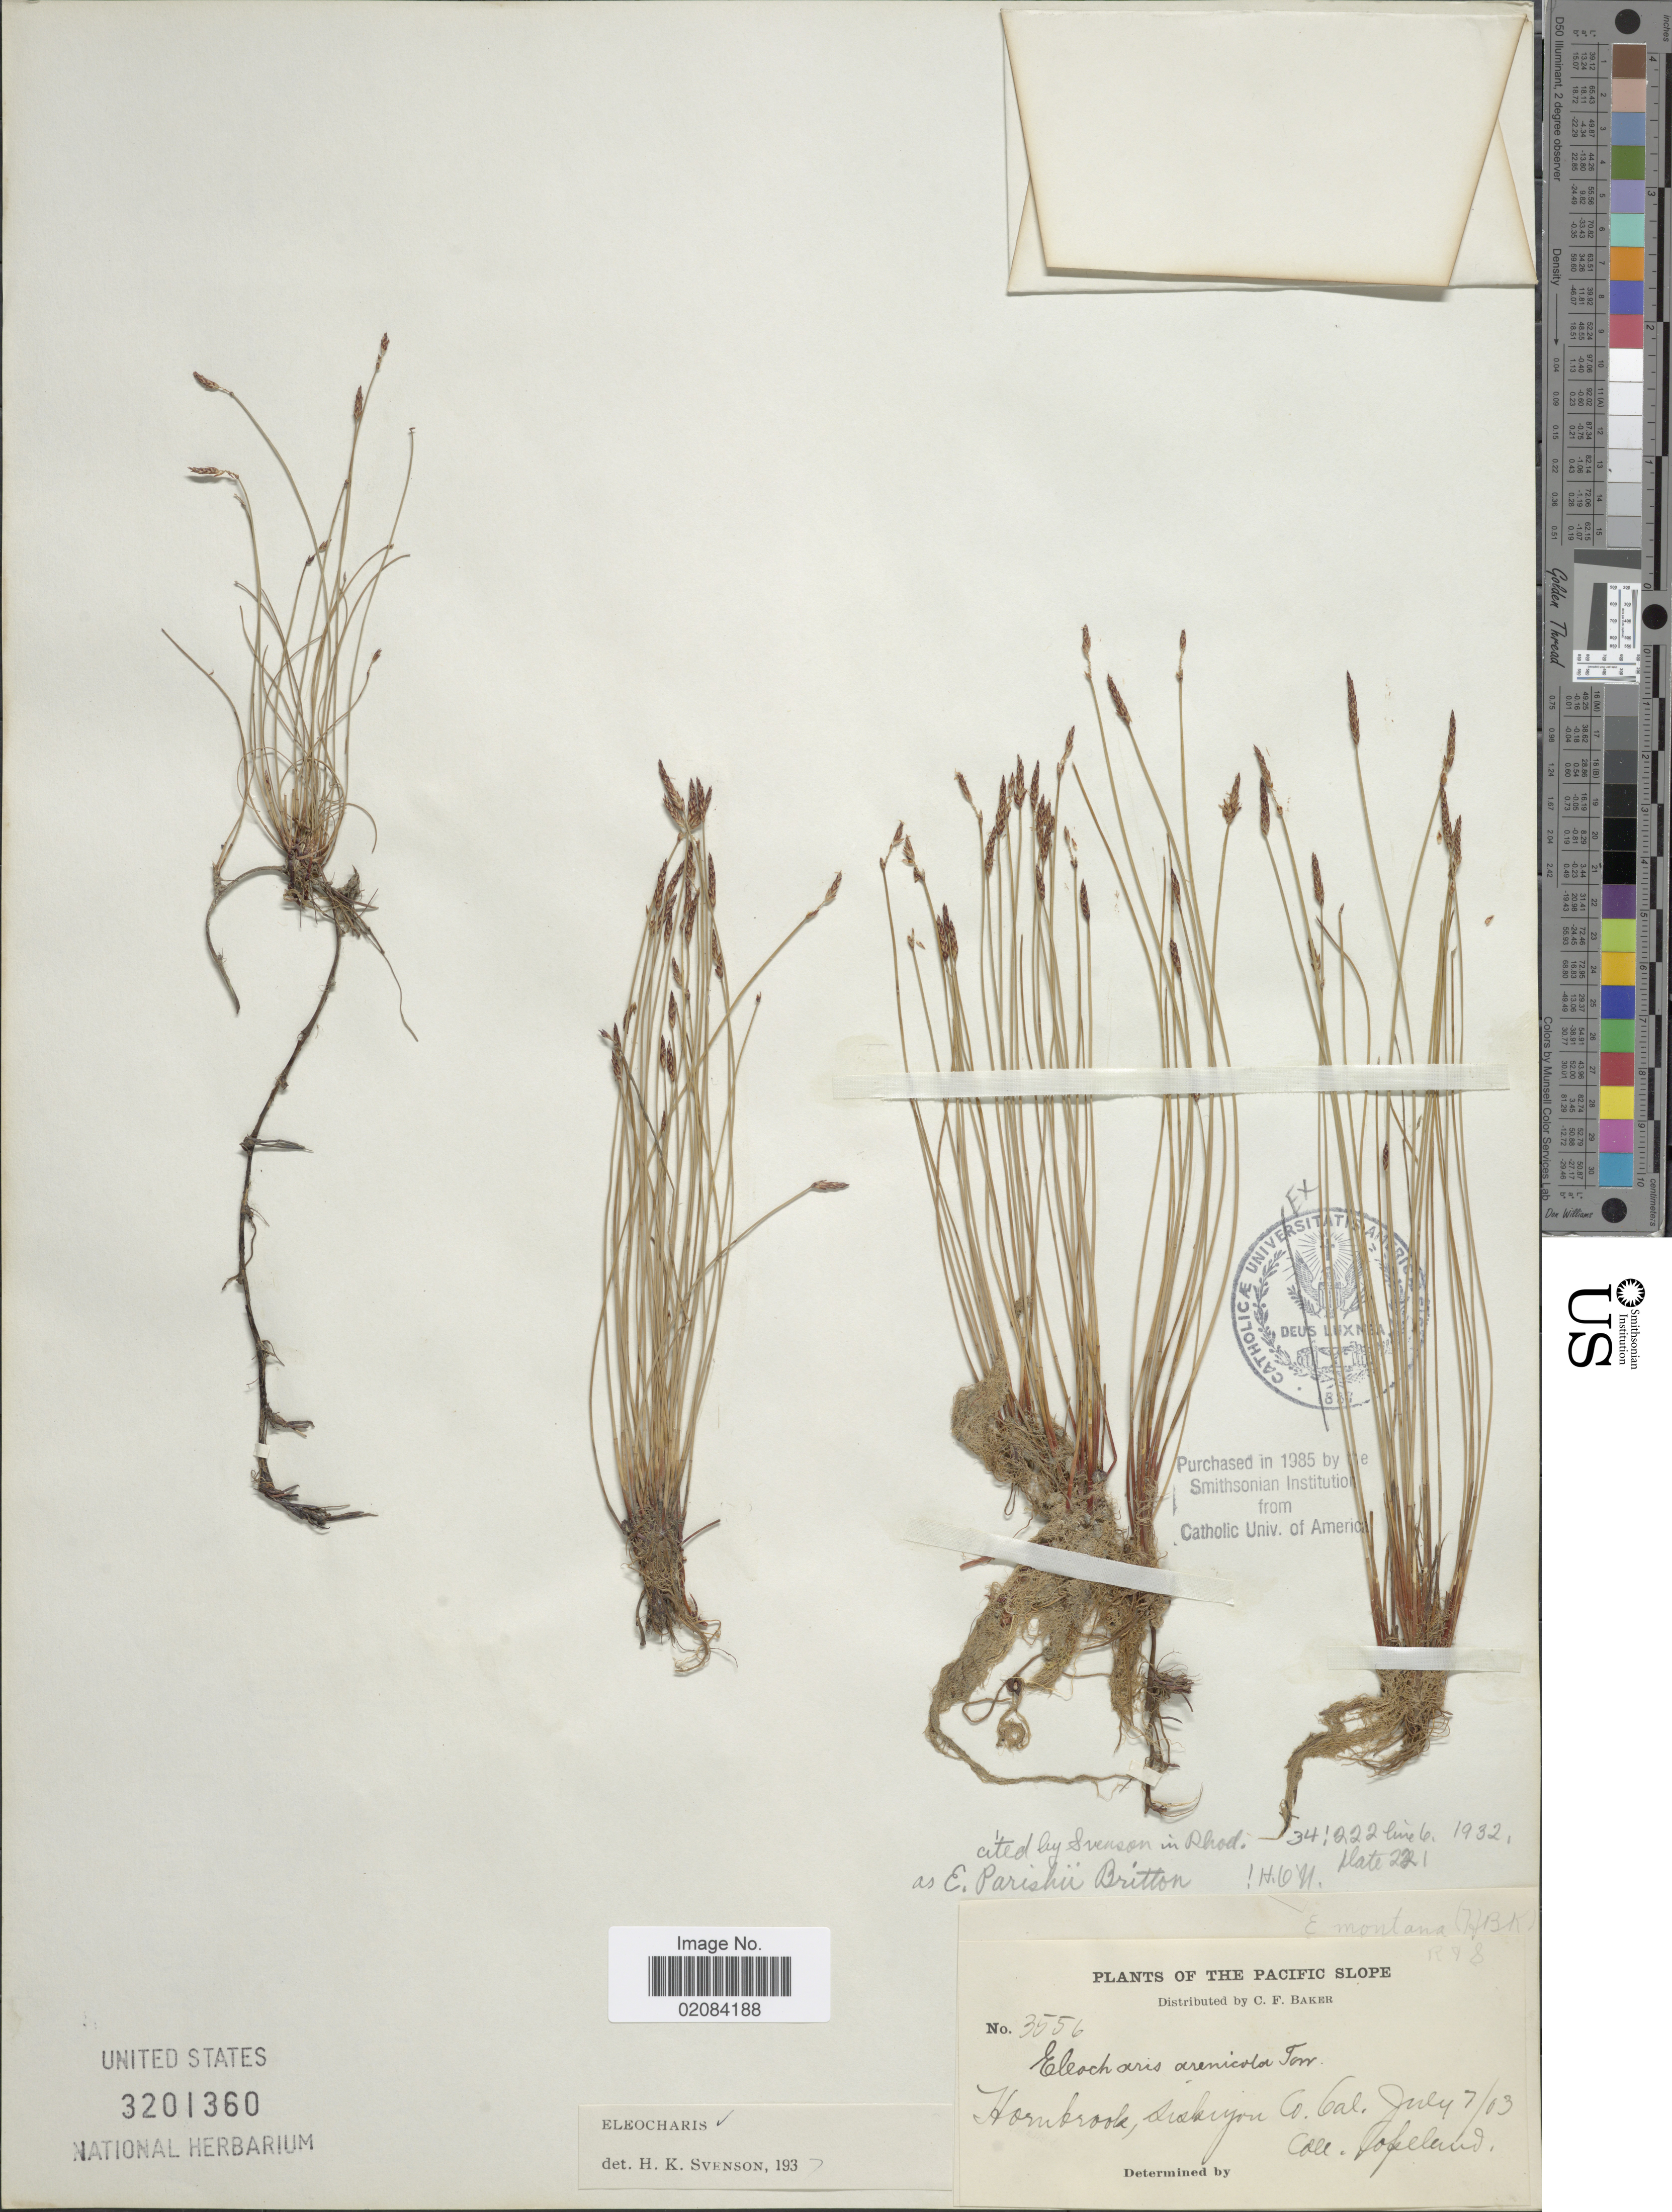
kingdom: Plantae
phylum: Tracheophyta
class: Liliopsida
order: Poales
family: Cyperaceae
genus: Eleocharis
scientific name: Eleocharis parishii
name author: Britton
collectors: -- Copeland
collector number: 3556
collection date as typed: Transcribed d/m/y: 7/7/3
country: United States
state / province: California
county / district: Siskiyou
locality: Pacific Slope. Hornbrook, Siskiyou Co. Cal.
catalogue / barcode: US 3201360